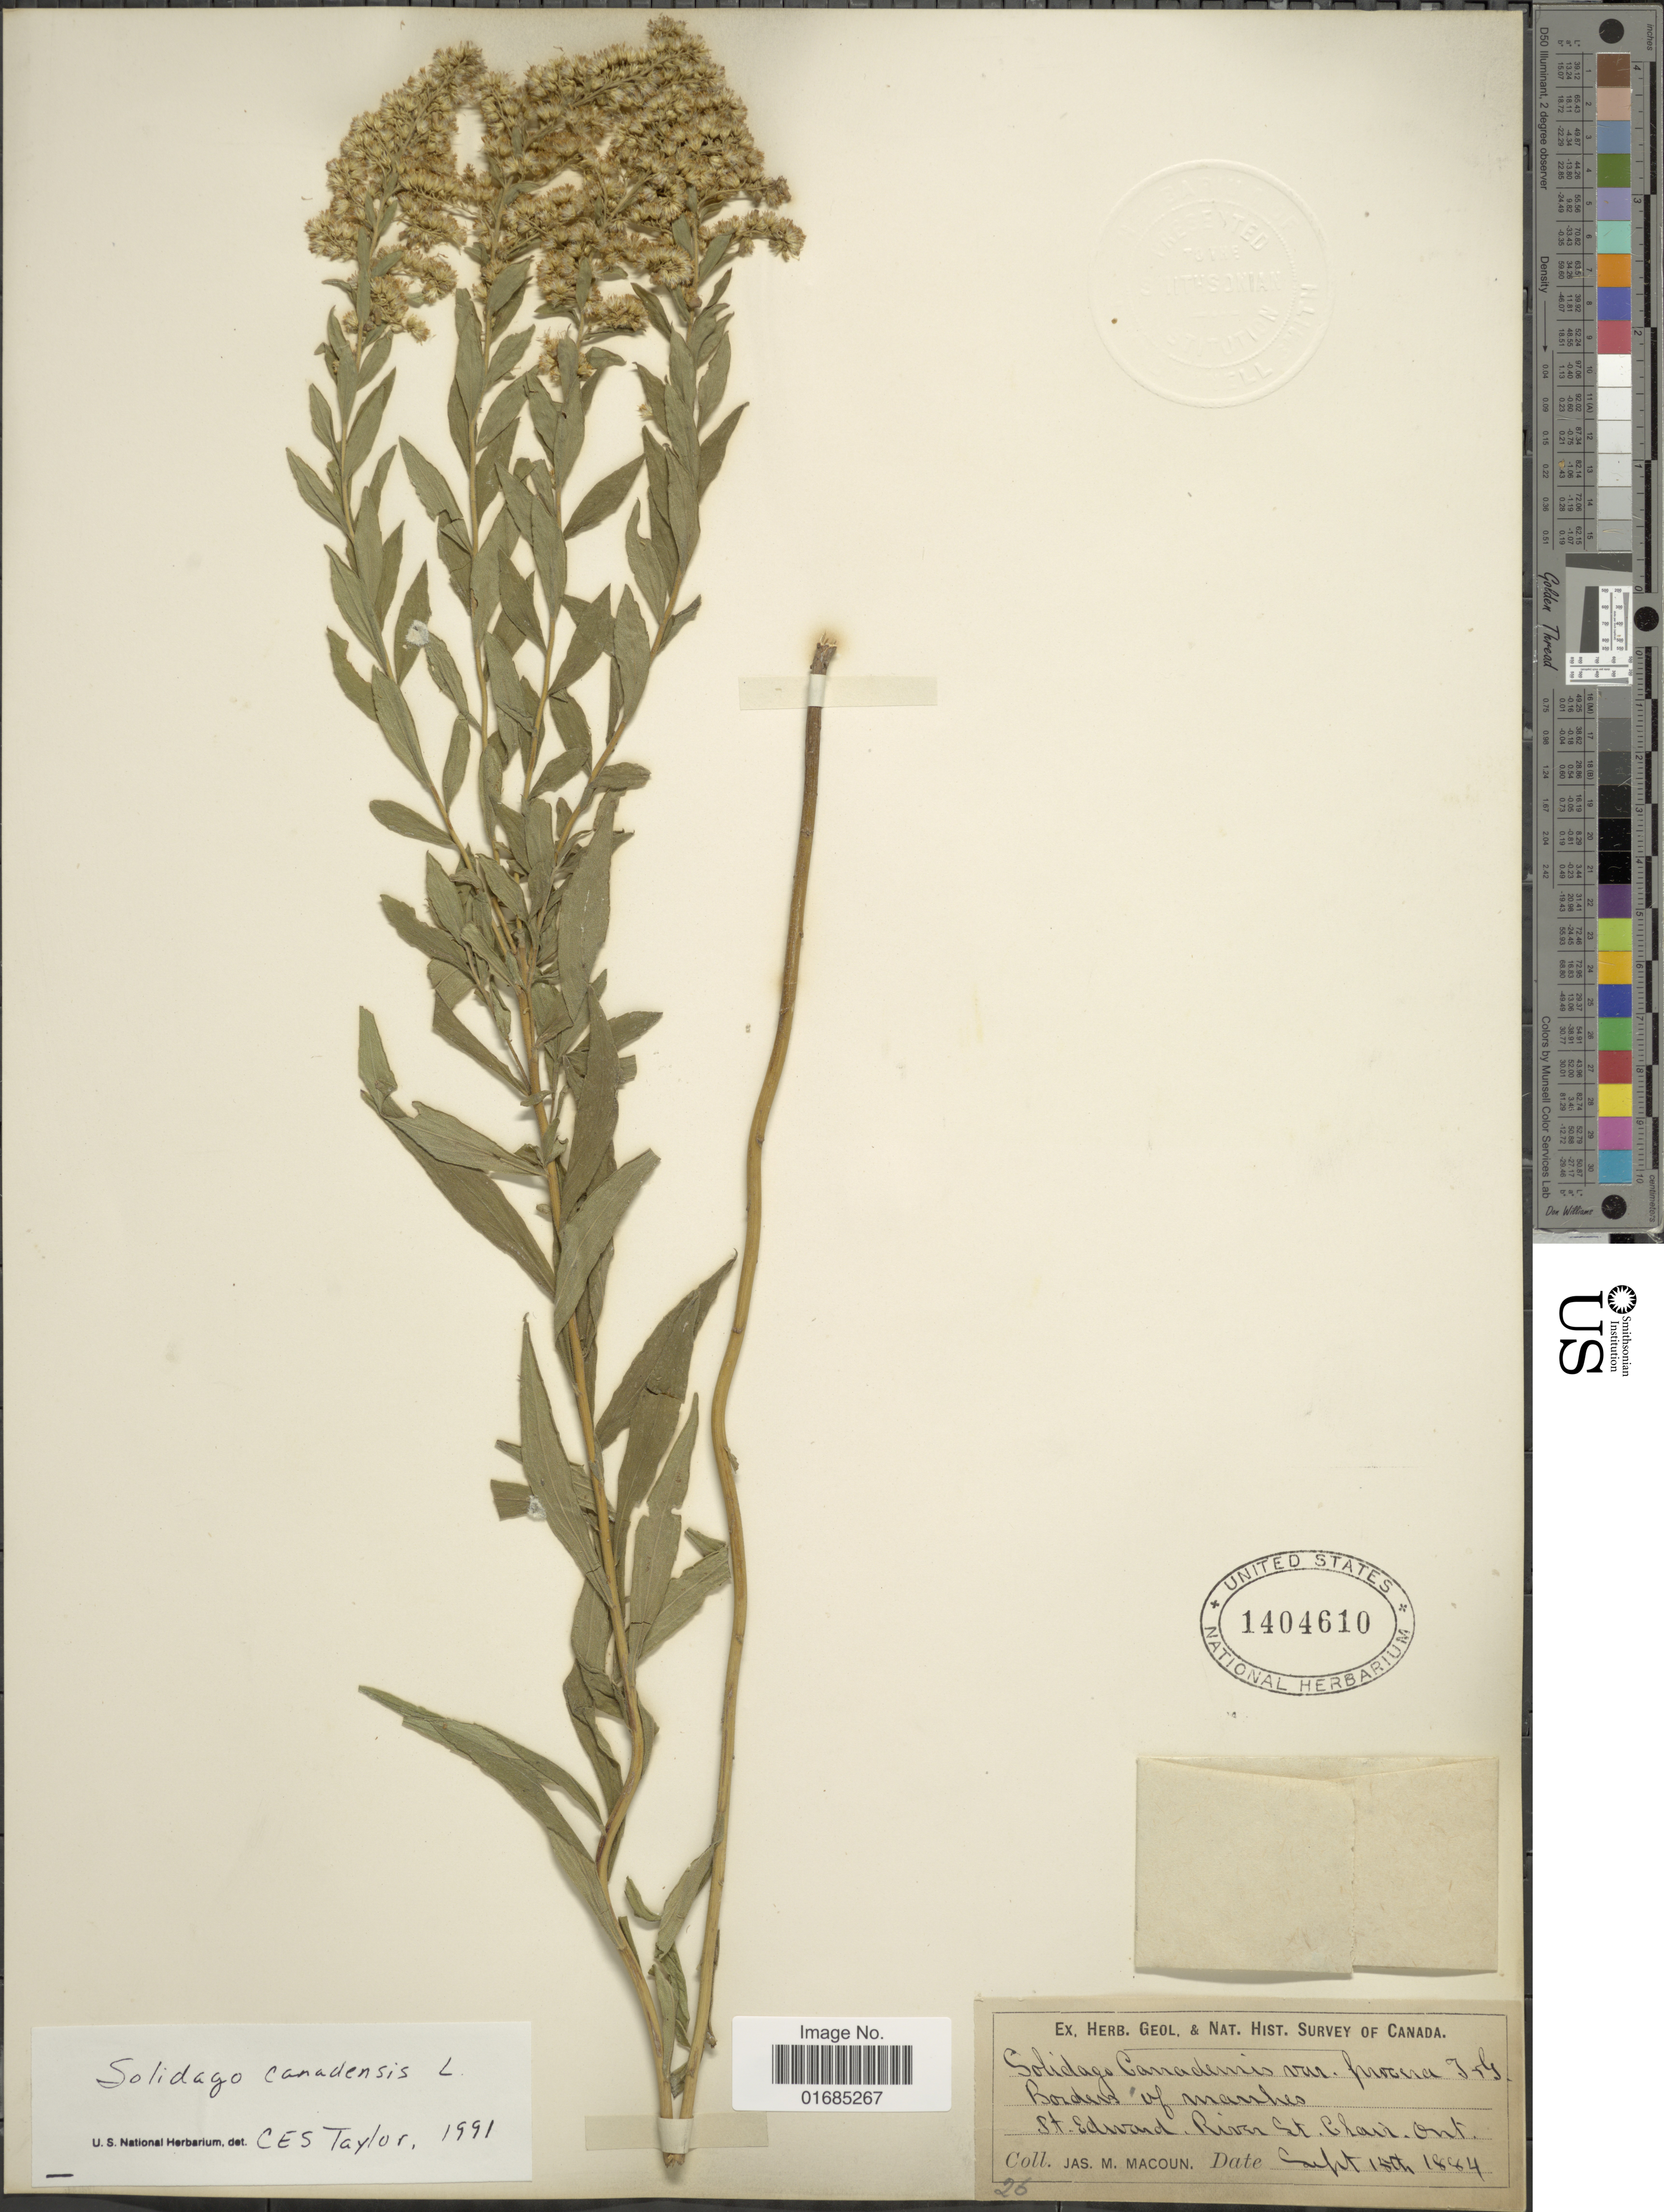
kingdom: Plantae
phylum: Tracheophyta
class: Magnoliopsida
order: Asterales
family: Asteraceae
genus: Solidago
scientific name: Solidago canadensis var. canadensis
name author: L.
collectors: J. M. Macoun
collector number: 26?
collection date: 1884-09-15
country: Canada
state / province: Ontario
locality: Borders or marshes, St. Edward River, St. Clair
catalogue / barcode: US 1404610